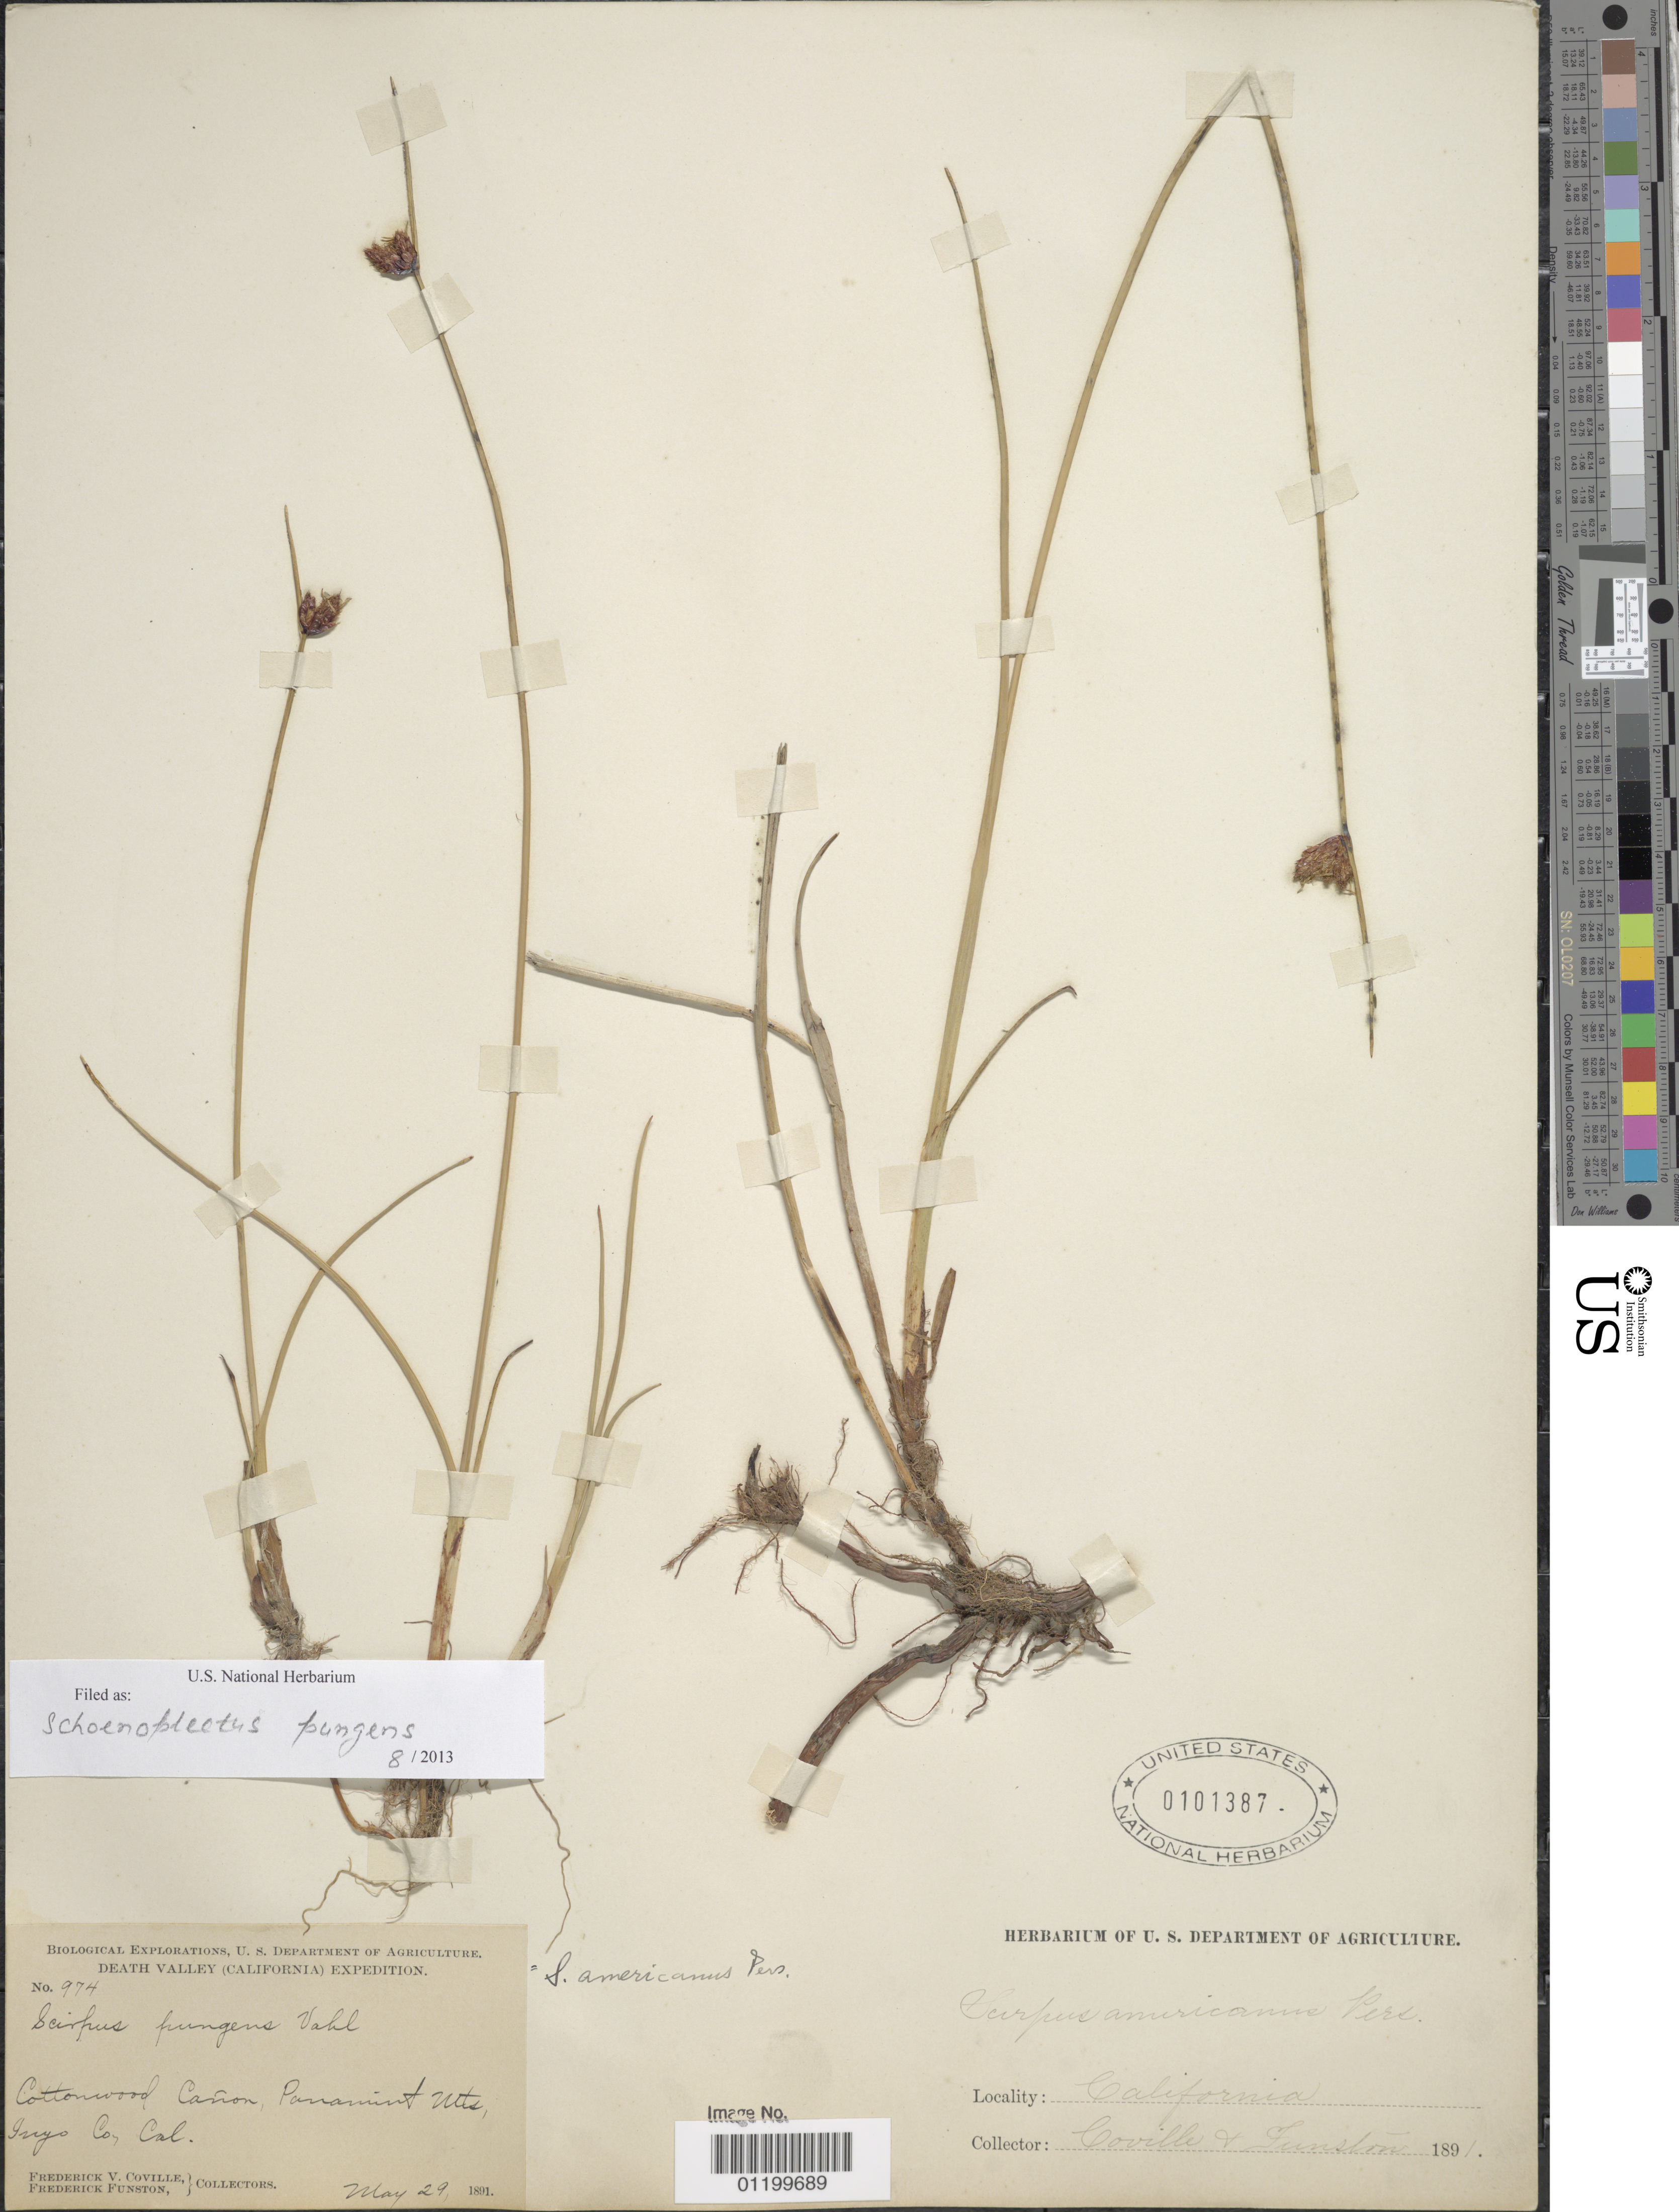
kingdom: Plantae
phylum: Tracheophyta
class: Liliopsida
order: Poales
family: Cyperaceae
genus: Schoenoplectus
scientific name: Schoenoplectus pungens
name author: (Vahl) Palla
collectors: F. V. Coville & F. Funston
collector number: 974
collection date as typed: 29 May 1891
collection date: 1891-05-29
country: United States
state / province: California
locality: Cottonwood Canyon, Panamint Mts.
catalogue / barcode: US 101387